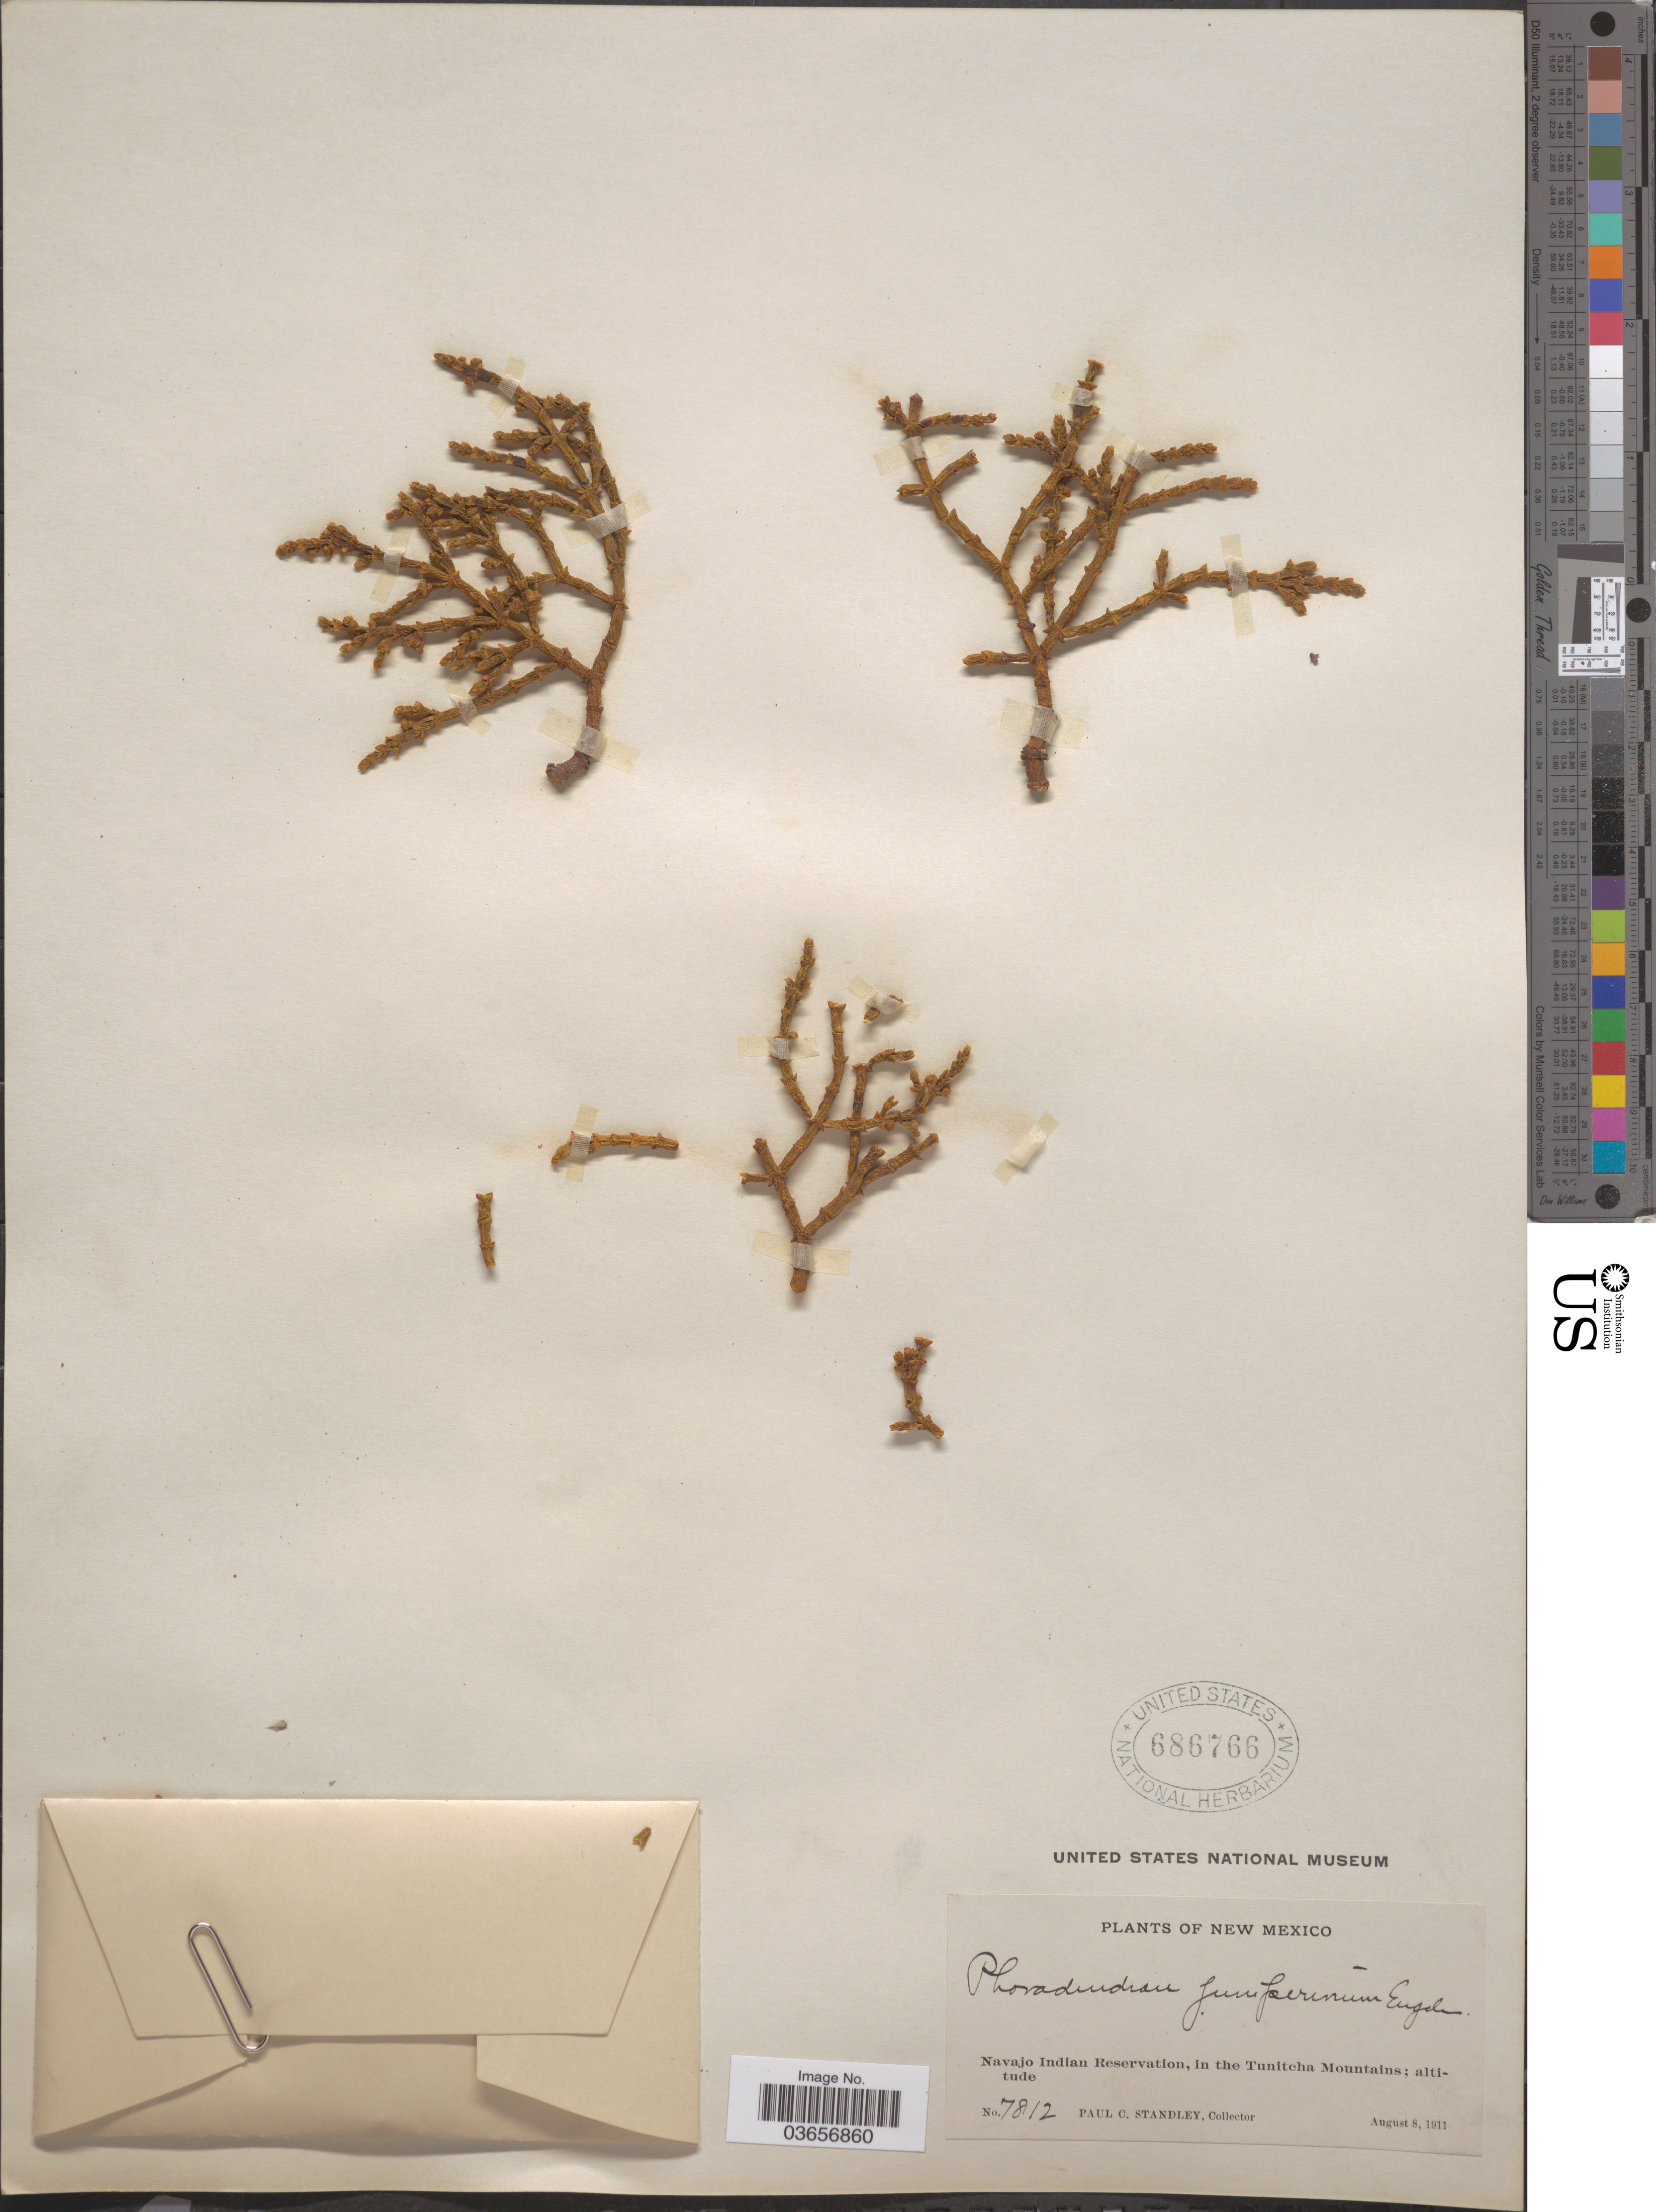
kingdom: Plantae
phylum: Tracheophyta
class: Magnoliopsida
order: Santalales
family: Viscaceae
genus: Phoradendron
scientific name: Phoradendron juniperinum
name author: Engelm. ex A. Gray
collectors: P. C. Standley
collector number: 7812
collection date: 1911-08-08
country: United States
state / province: New Mexico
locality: Navajo Indian Reservation, in the Tunitcha Mountains.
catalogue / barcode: US 686766